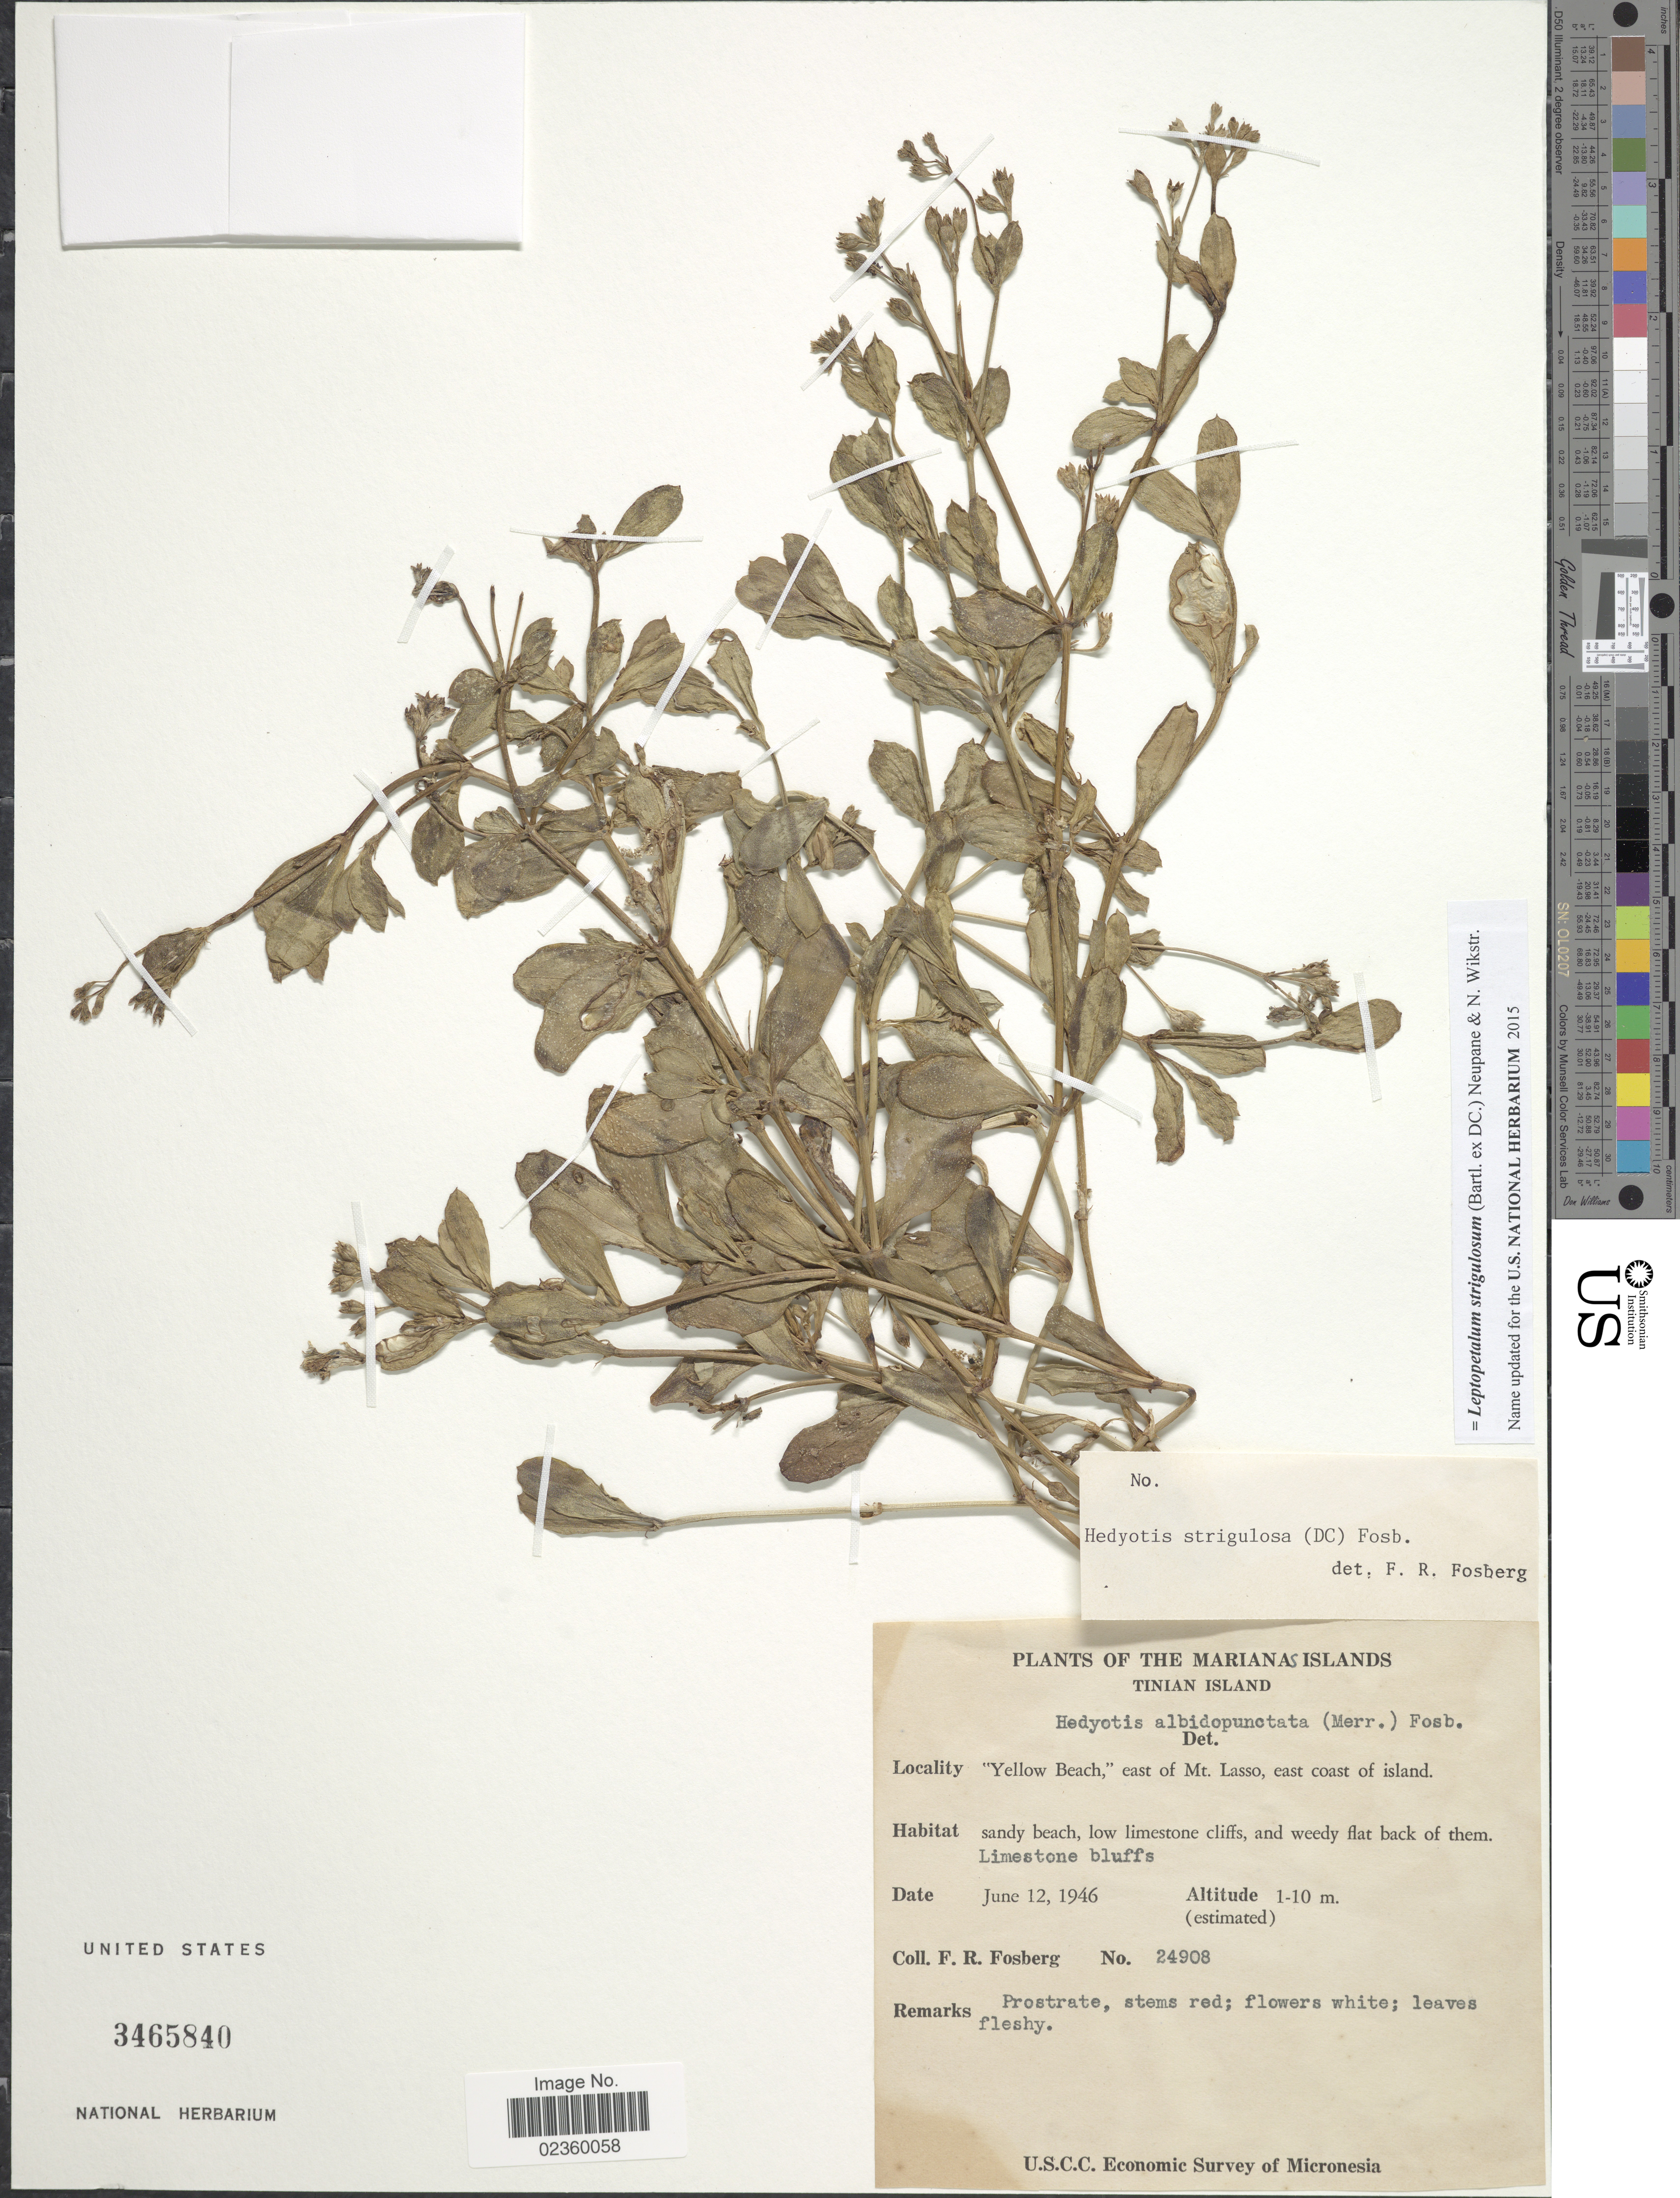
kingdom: Plantae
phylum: Tracheophyta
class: Magnoliopsida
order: Gentianales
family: Rubiaceae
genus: Leptopetalum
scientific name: Leptopetalum strigulosum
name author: (Bartl. ex DC.) Neupane & N. Wikstr.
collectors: F. R. Fosberg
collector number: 24908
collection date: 1946-06-12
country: Northern Mariana Islands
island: Tinian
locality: Tinian Island. "Yellow Beach,"east of Mt. Lasso, east coast of island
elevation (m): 1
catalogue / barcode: US 3465840